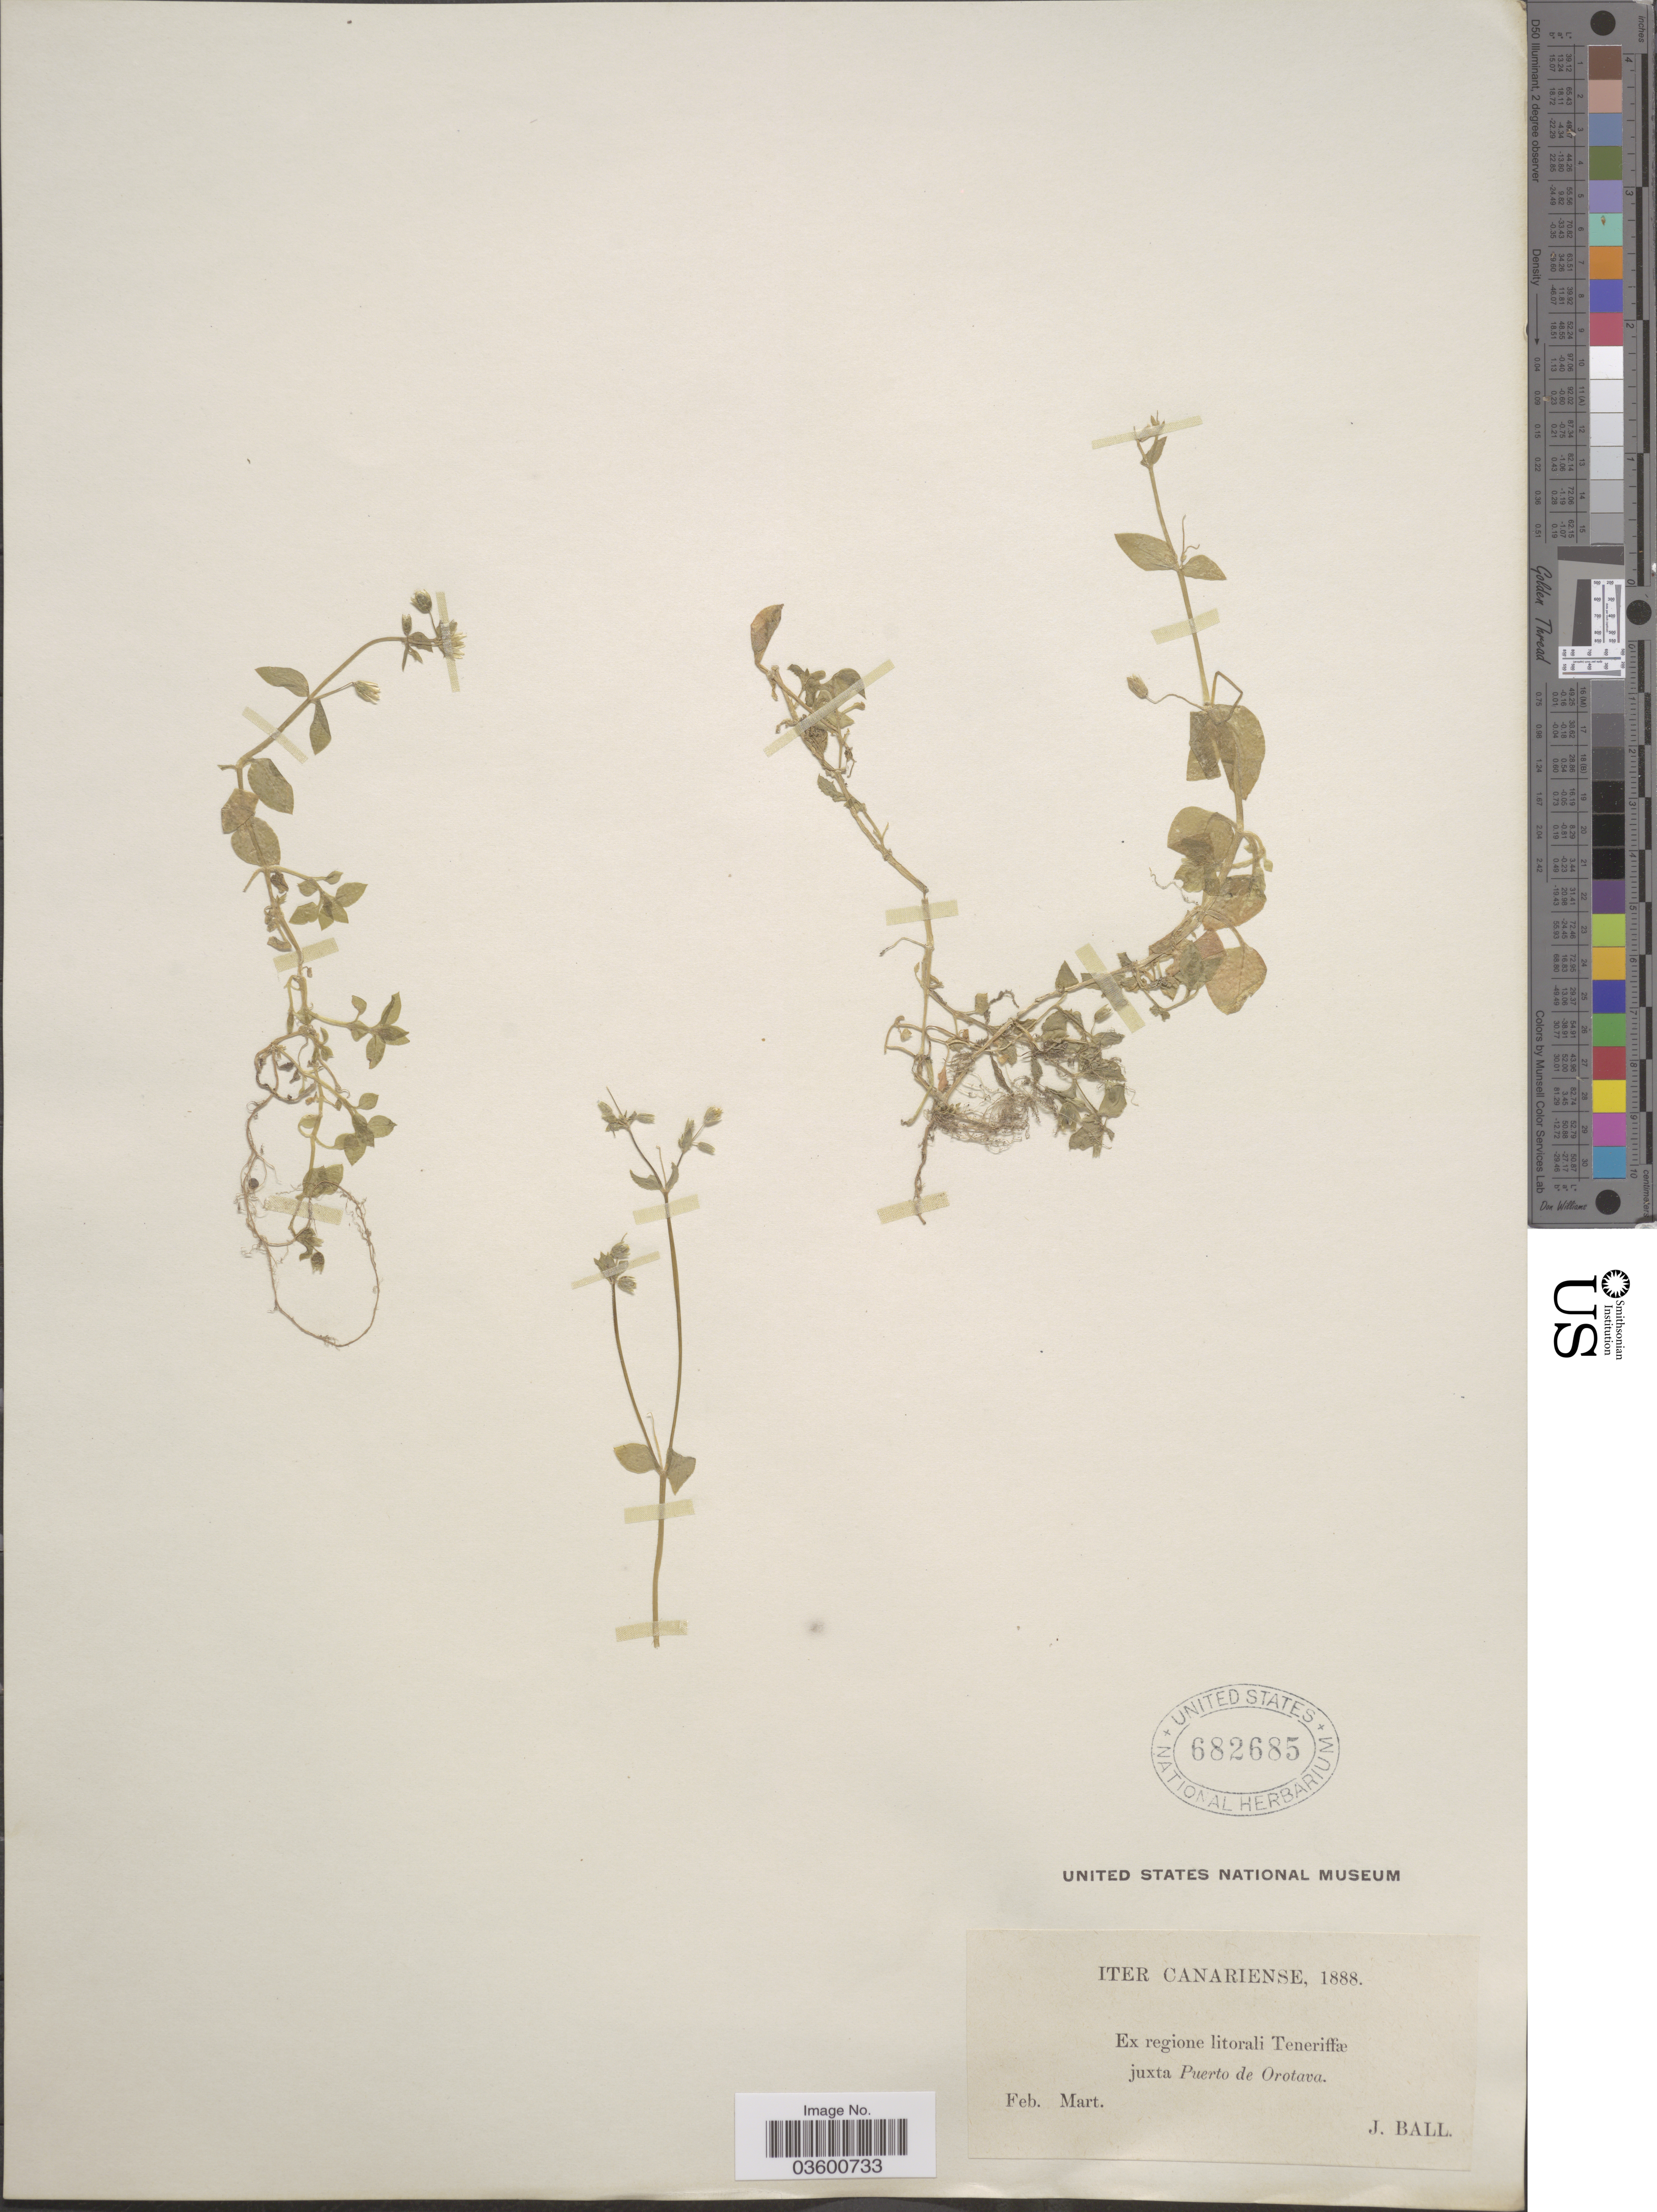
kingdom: Plantae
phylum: Tracheophyta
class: Magnoliopsida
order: Caryophyllales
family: Caryophyllaceae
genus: Stellaria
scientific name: Stellaria sp.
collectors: J. Ball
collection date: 1888-02/1888-03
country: Spain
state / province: Canarias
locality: Canariense. Ex regione litorali Teneriffæ juxta Puerto de Orotava.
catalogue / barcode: US 682685